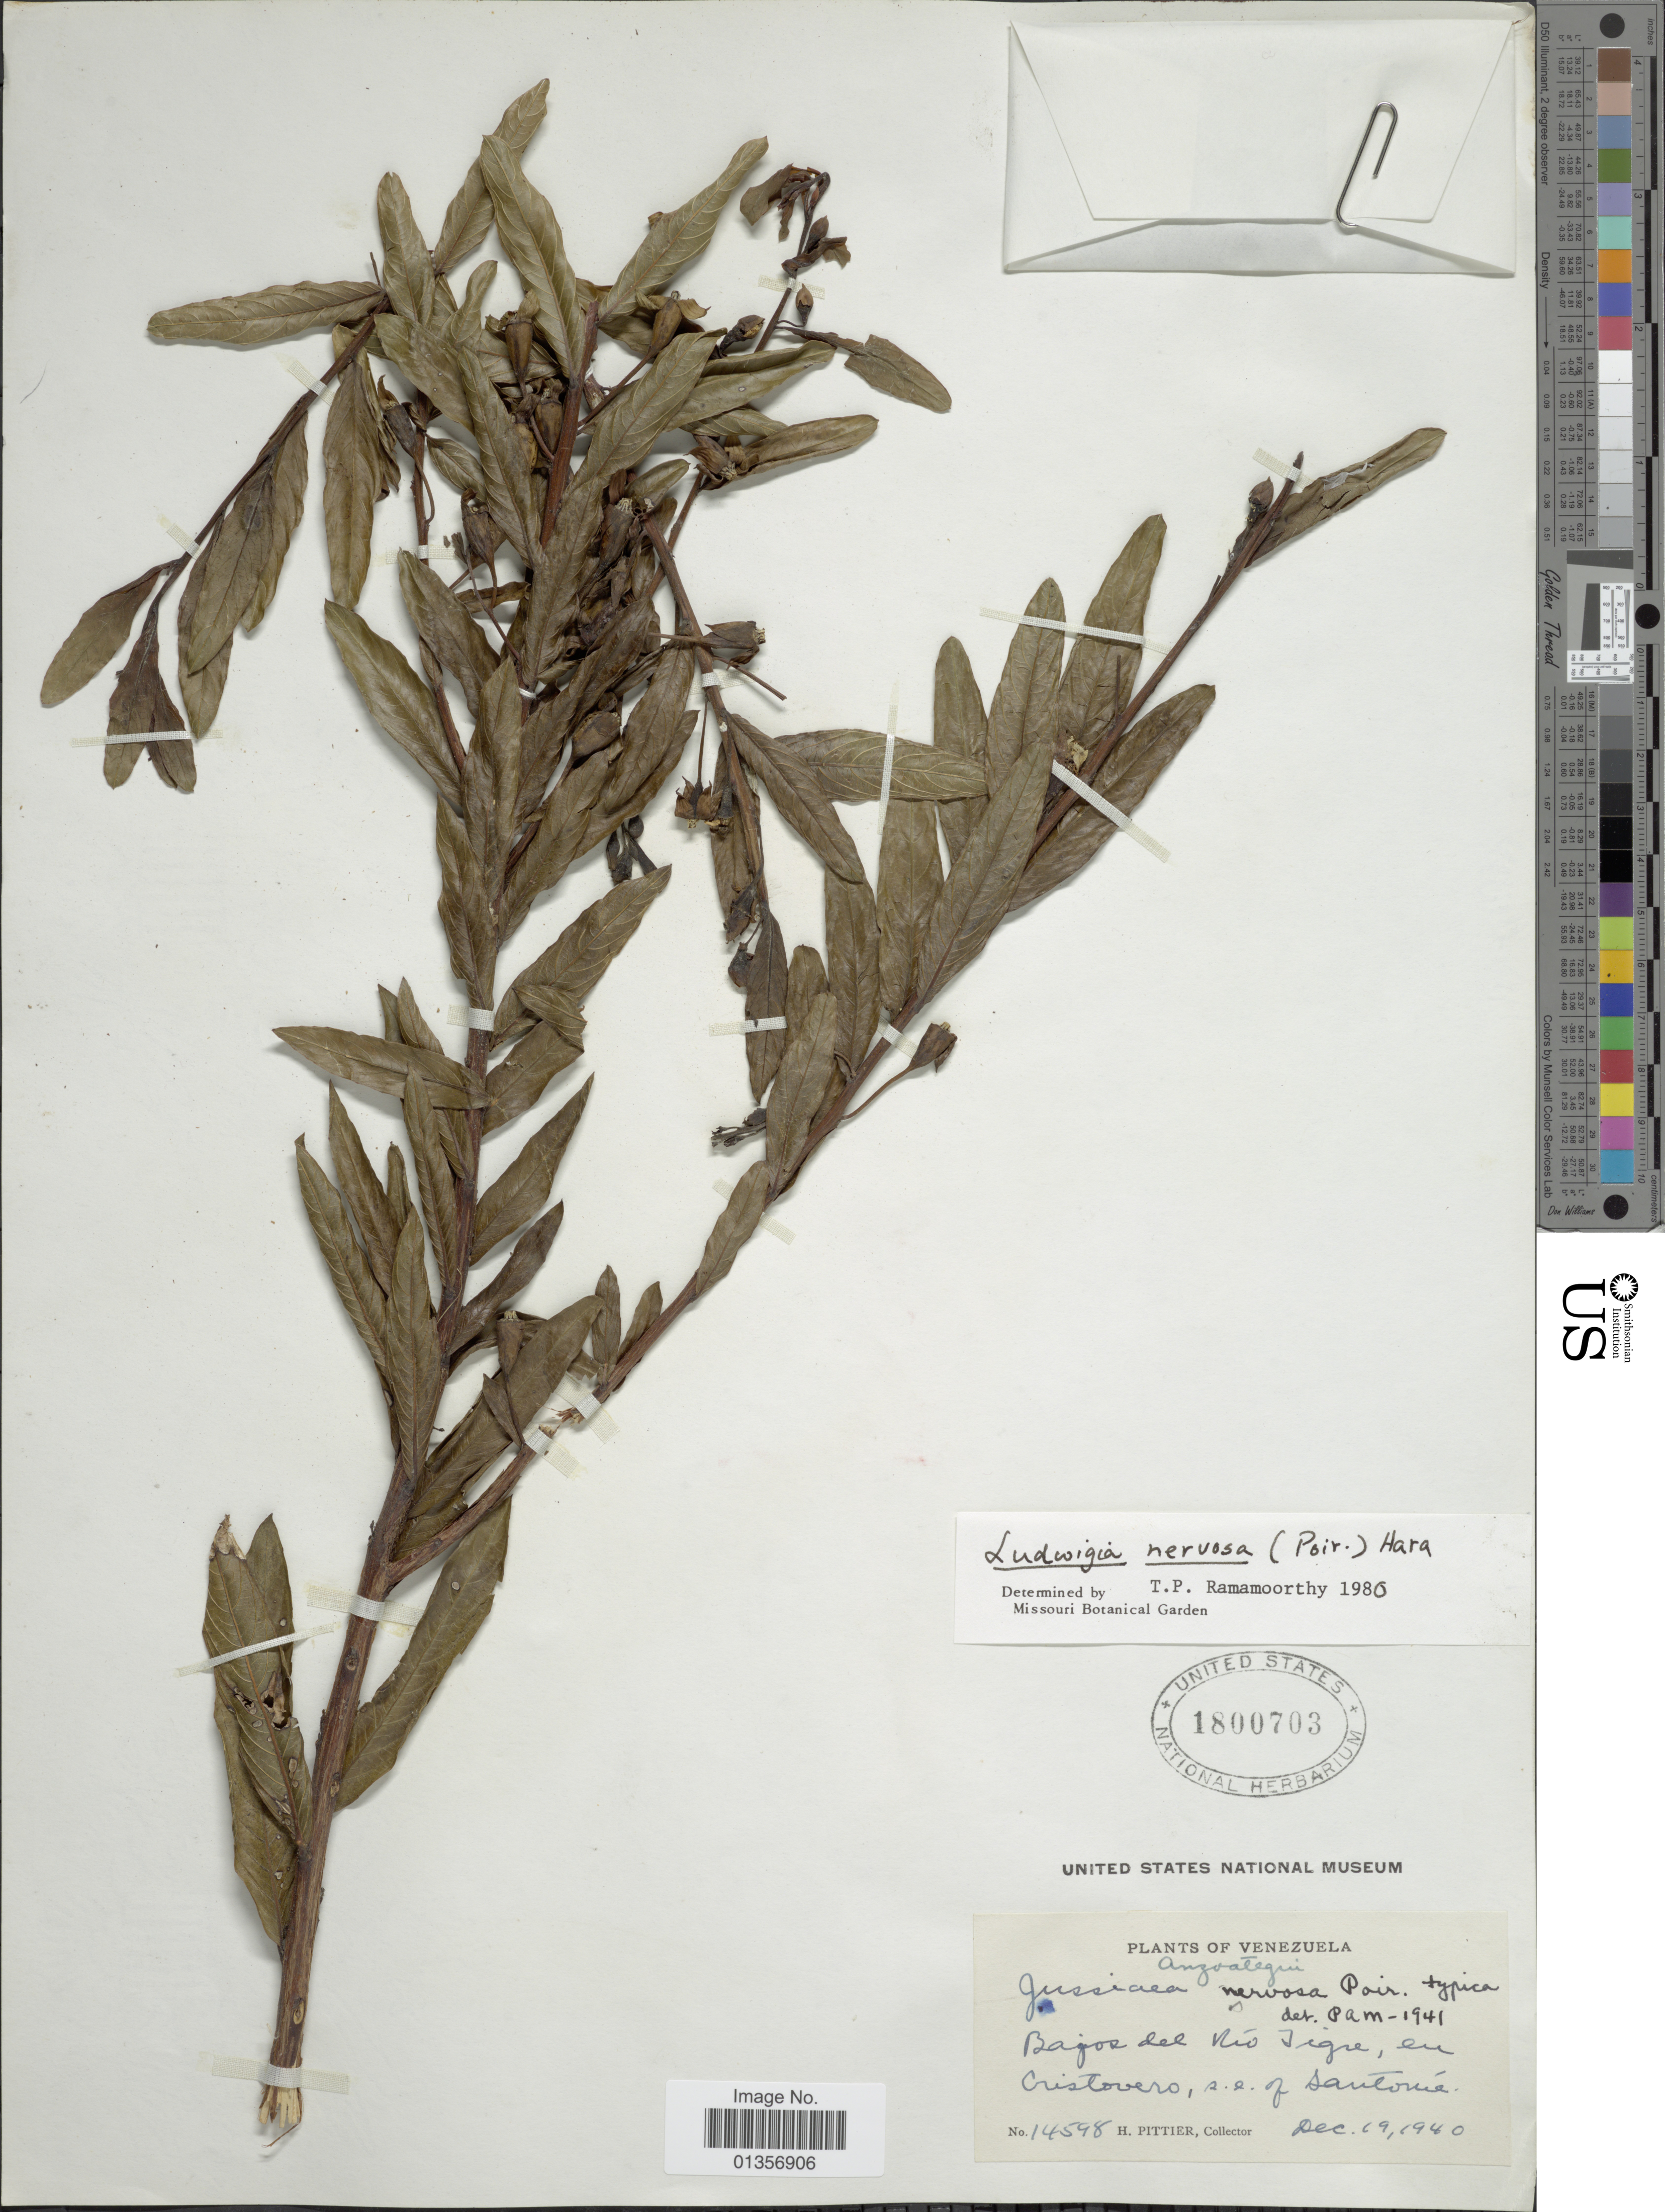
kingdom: Plantae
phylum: Tracheophyta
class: Magnoliopsida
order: Myrtales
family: Onagraceae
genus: Ludwigia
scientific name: Ludwigia nervosa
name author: (Poir.) H. Hara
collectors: H. F. Pittier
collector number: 14598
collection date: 1940-12-19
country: Venezuela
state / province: Anzoategui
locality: Bajos del Rio Tigre, en Cristovero, s.e. of Santomé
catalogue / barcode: US 1800703